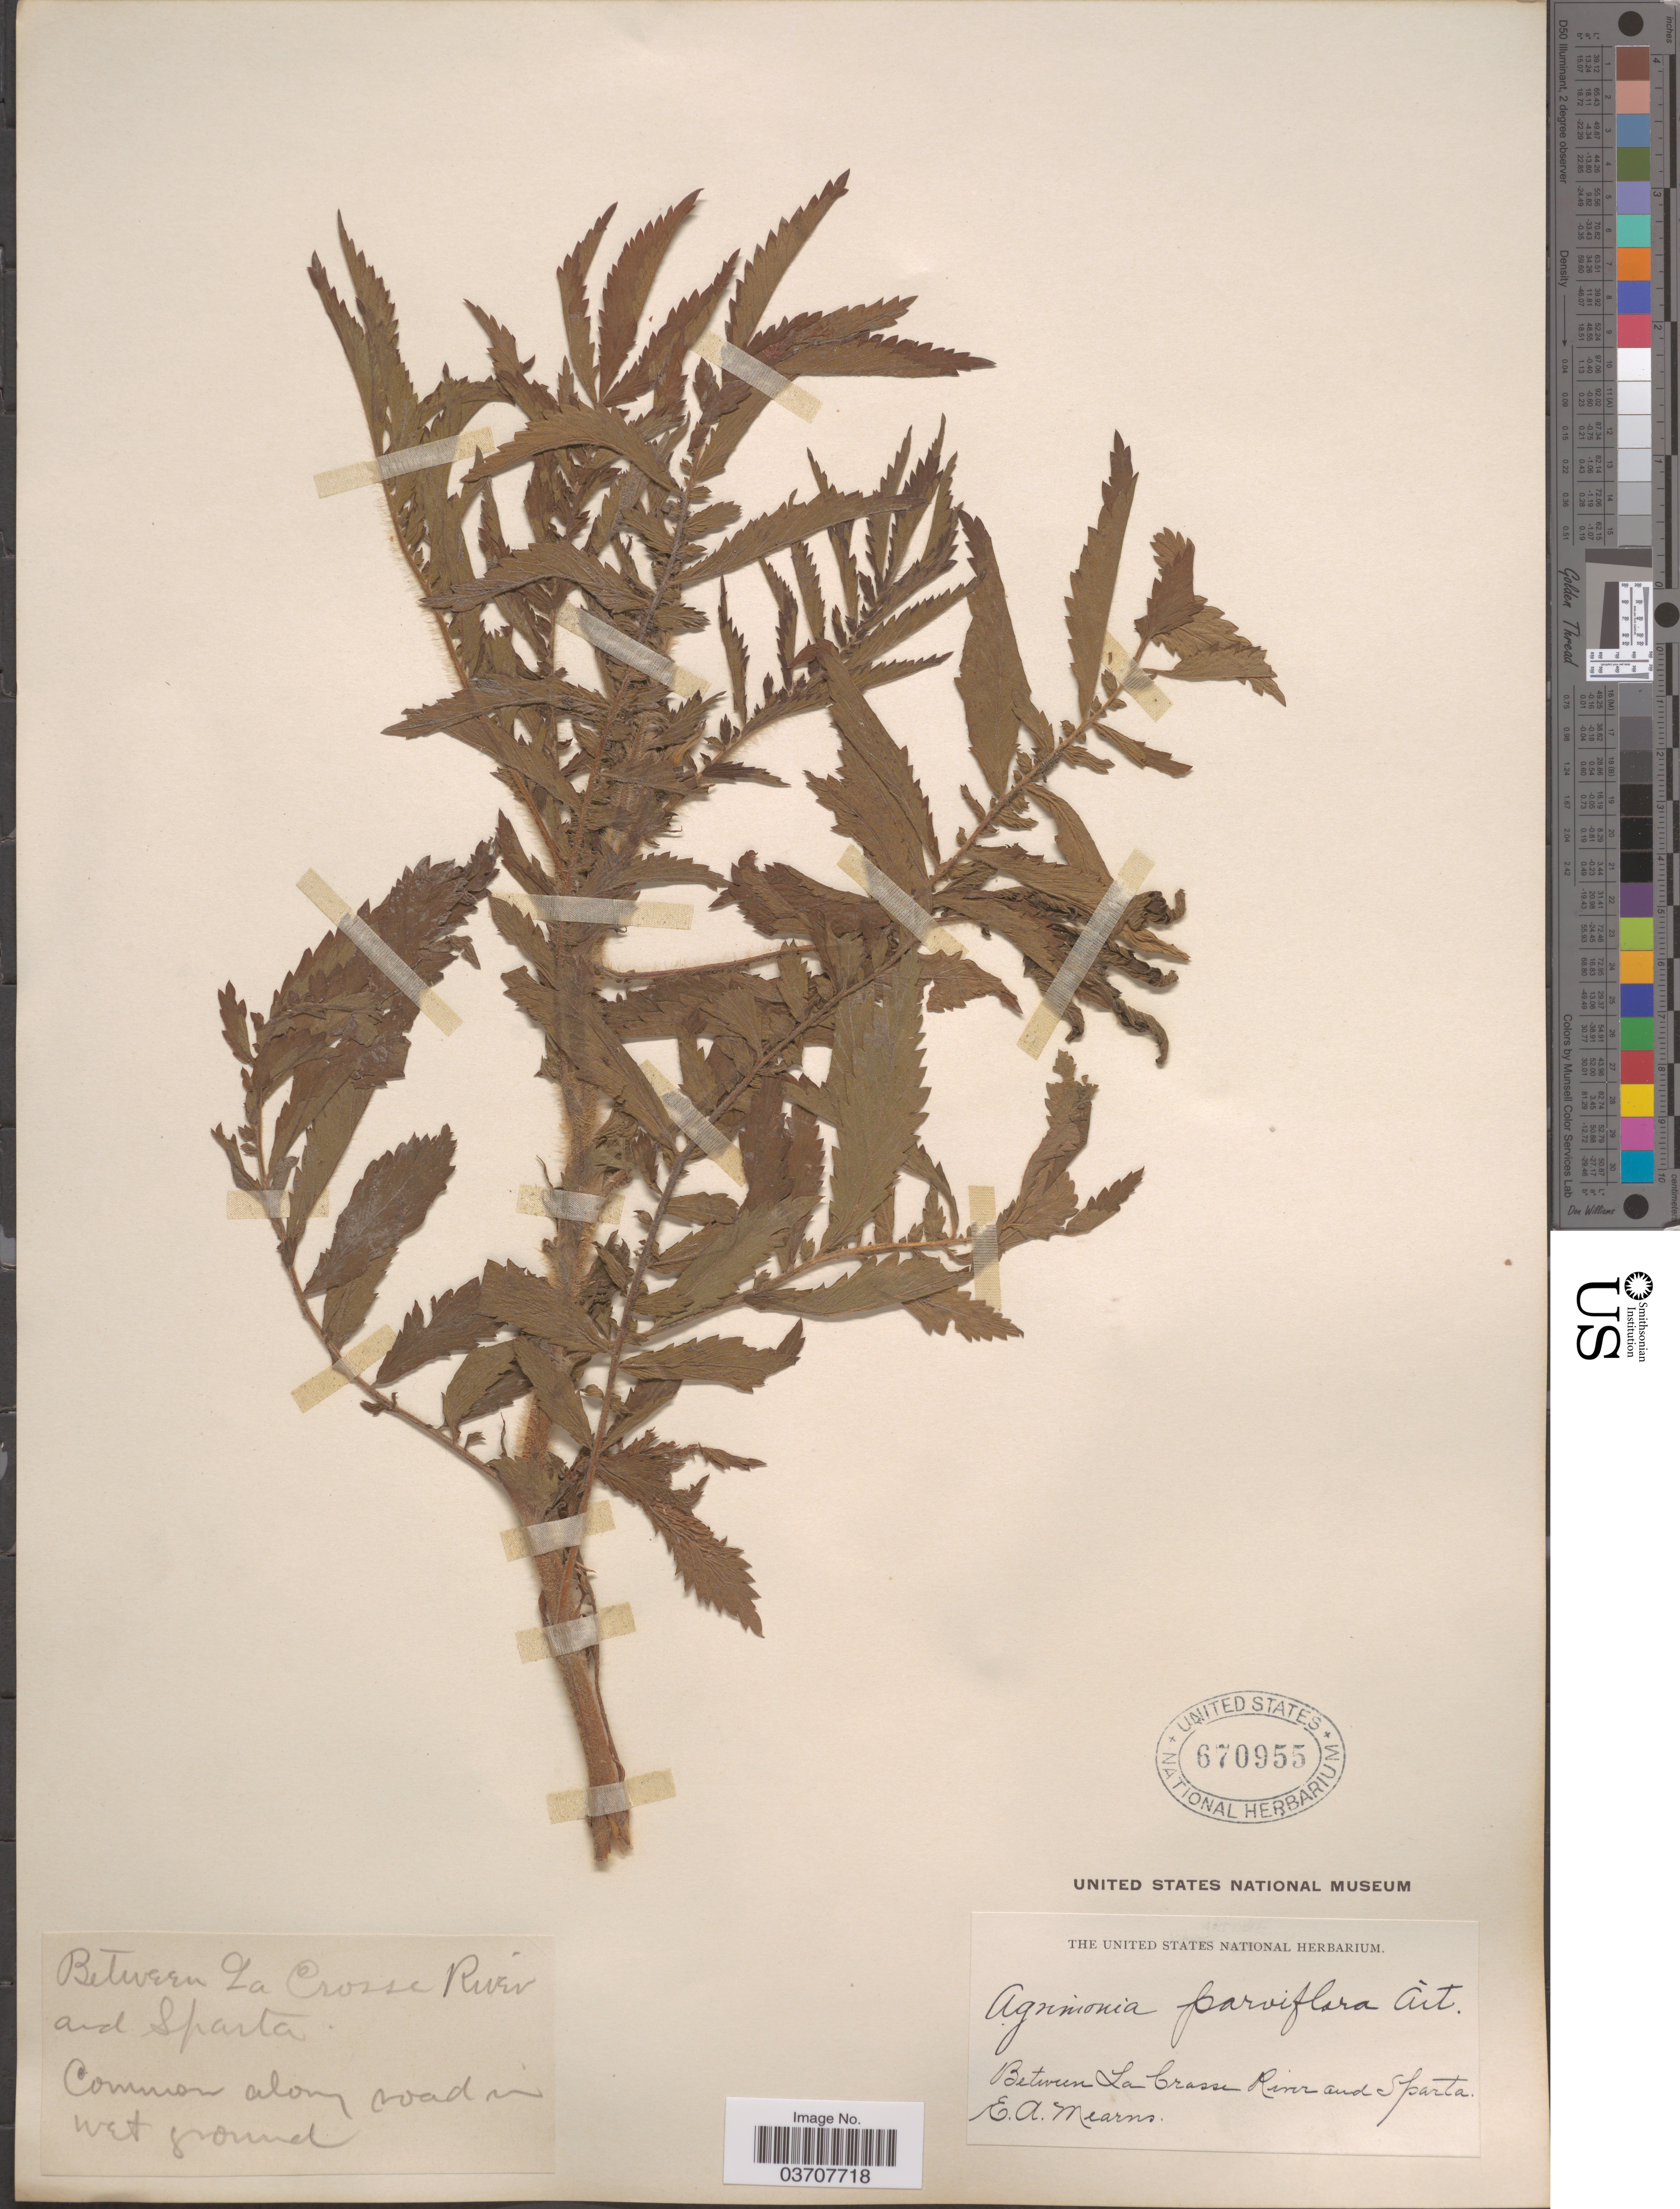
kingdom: Plantae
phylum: Tracheophyta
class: Magnoliopsida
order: Rosales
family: Rosaceae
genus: Agrimonia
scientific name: Agrimonia parviflora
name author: Aiton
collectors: E. A. Mearns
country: United States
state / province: Wisconsin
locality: Between La Crosse River and Sparta.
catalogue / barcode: US 670955